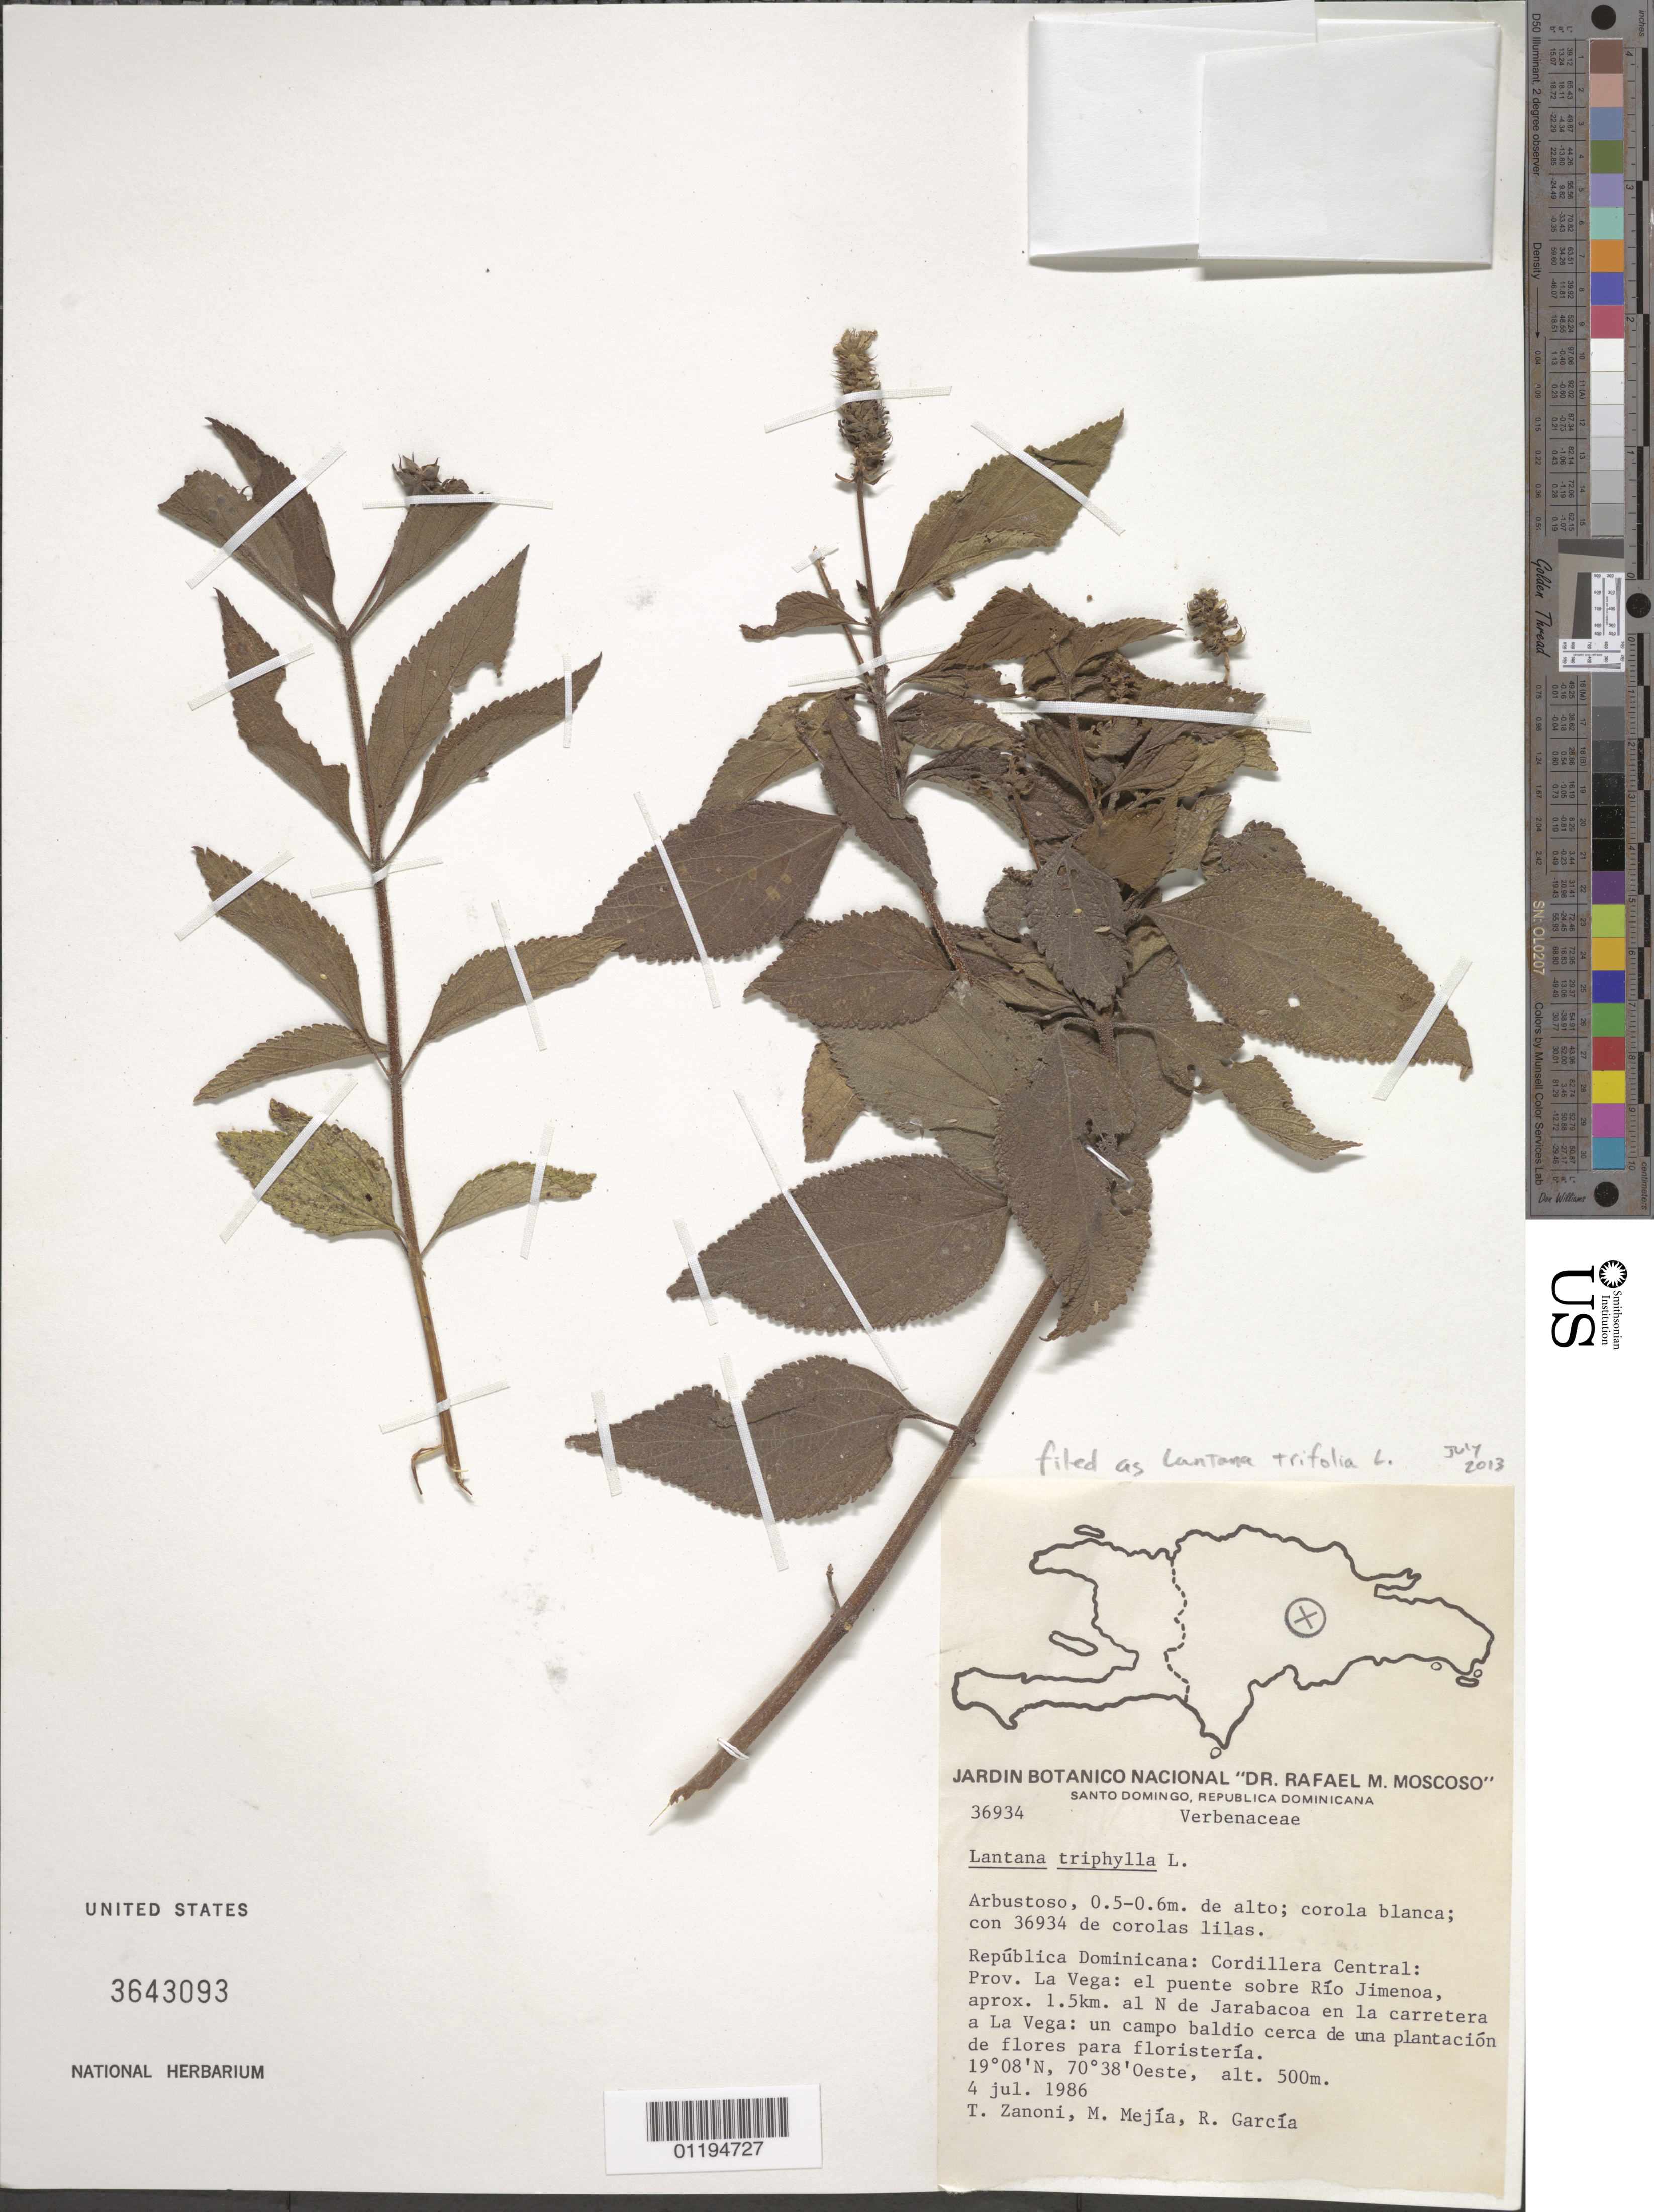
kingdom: Plantae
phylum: Tracheophyta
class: Magnoliopsida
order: Lamiales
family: Verbenaceae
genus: Lantana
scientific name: Lantana trifolia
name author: L.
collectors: T. A. Zanoni, M. Mejia & R. Garcia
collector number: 36934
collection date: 1986-06-04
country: Dominican Republic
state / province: La Vega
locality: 1.5km. N of Jarabacoa on the rd, to La Vega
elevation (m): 500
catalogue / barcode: US 3643093